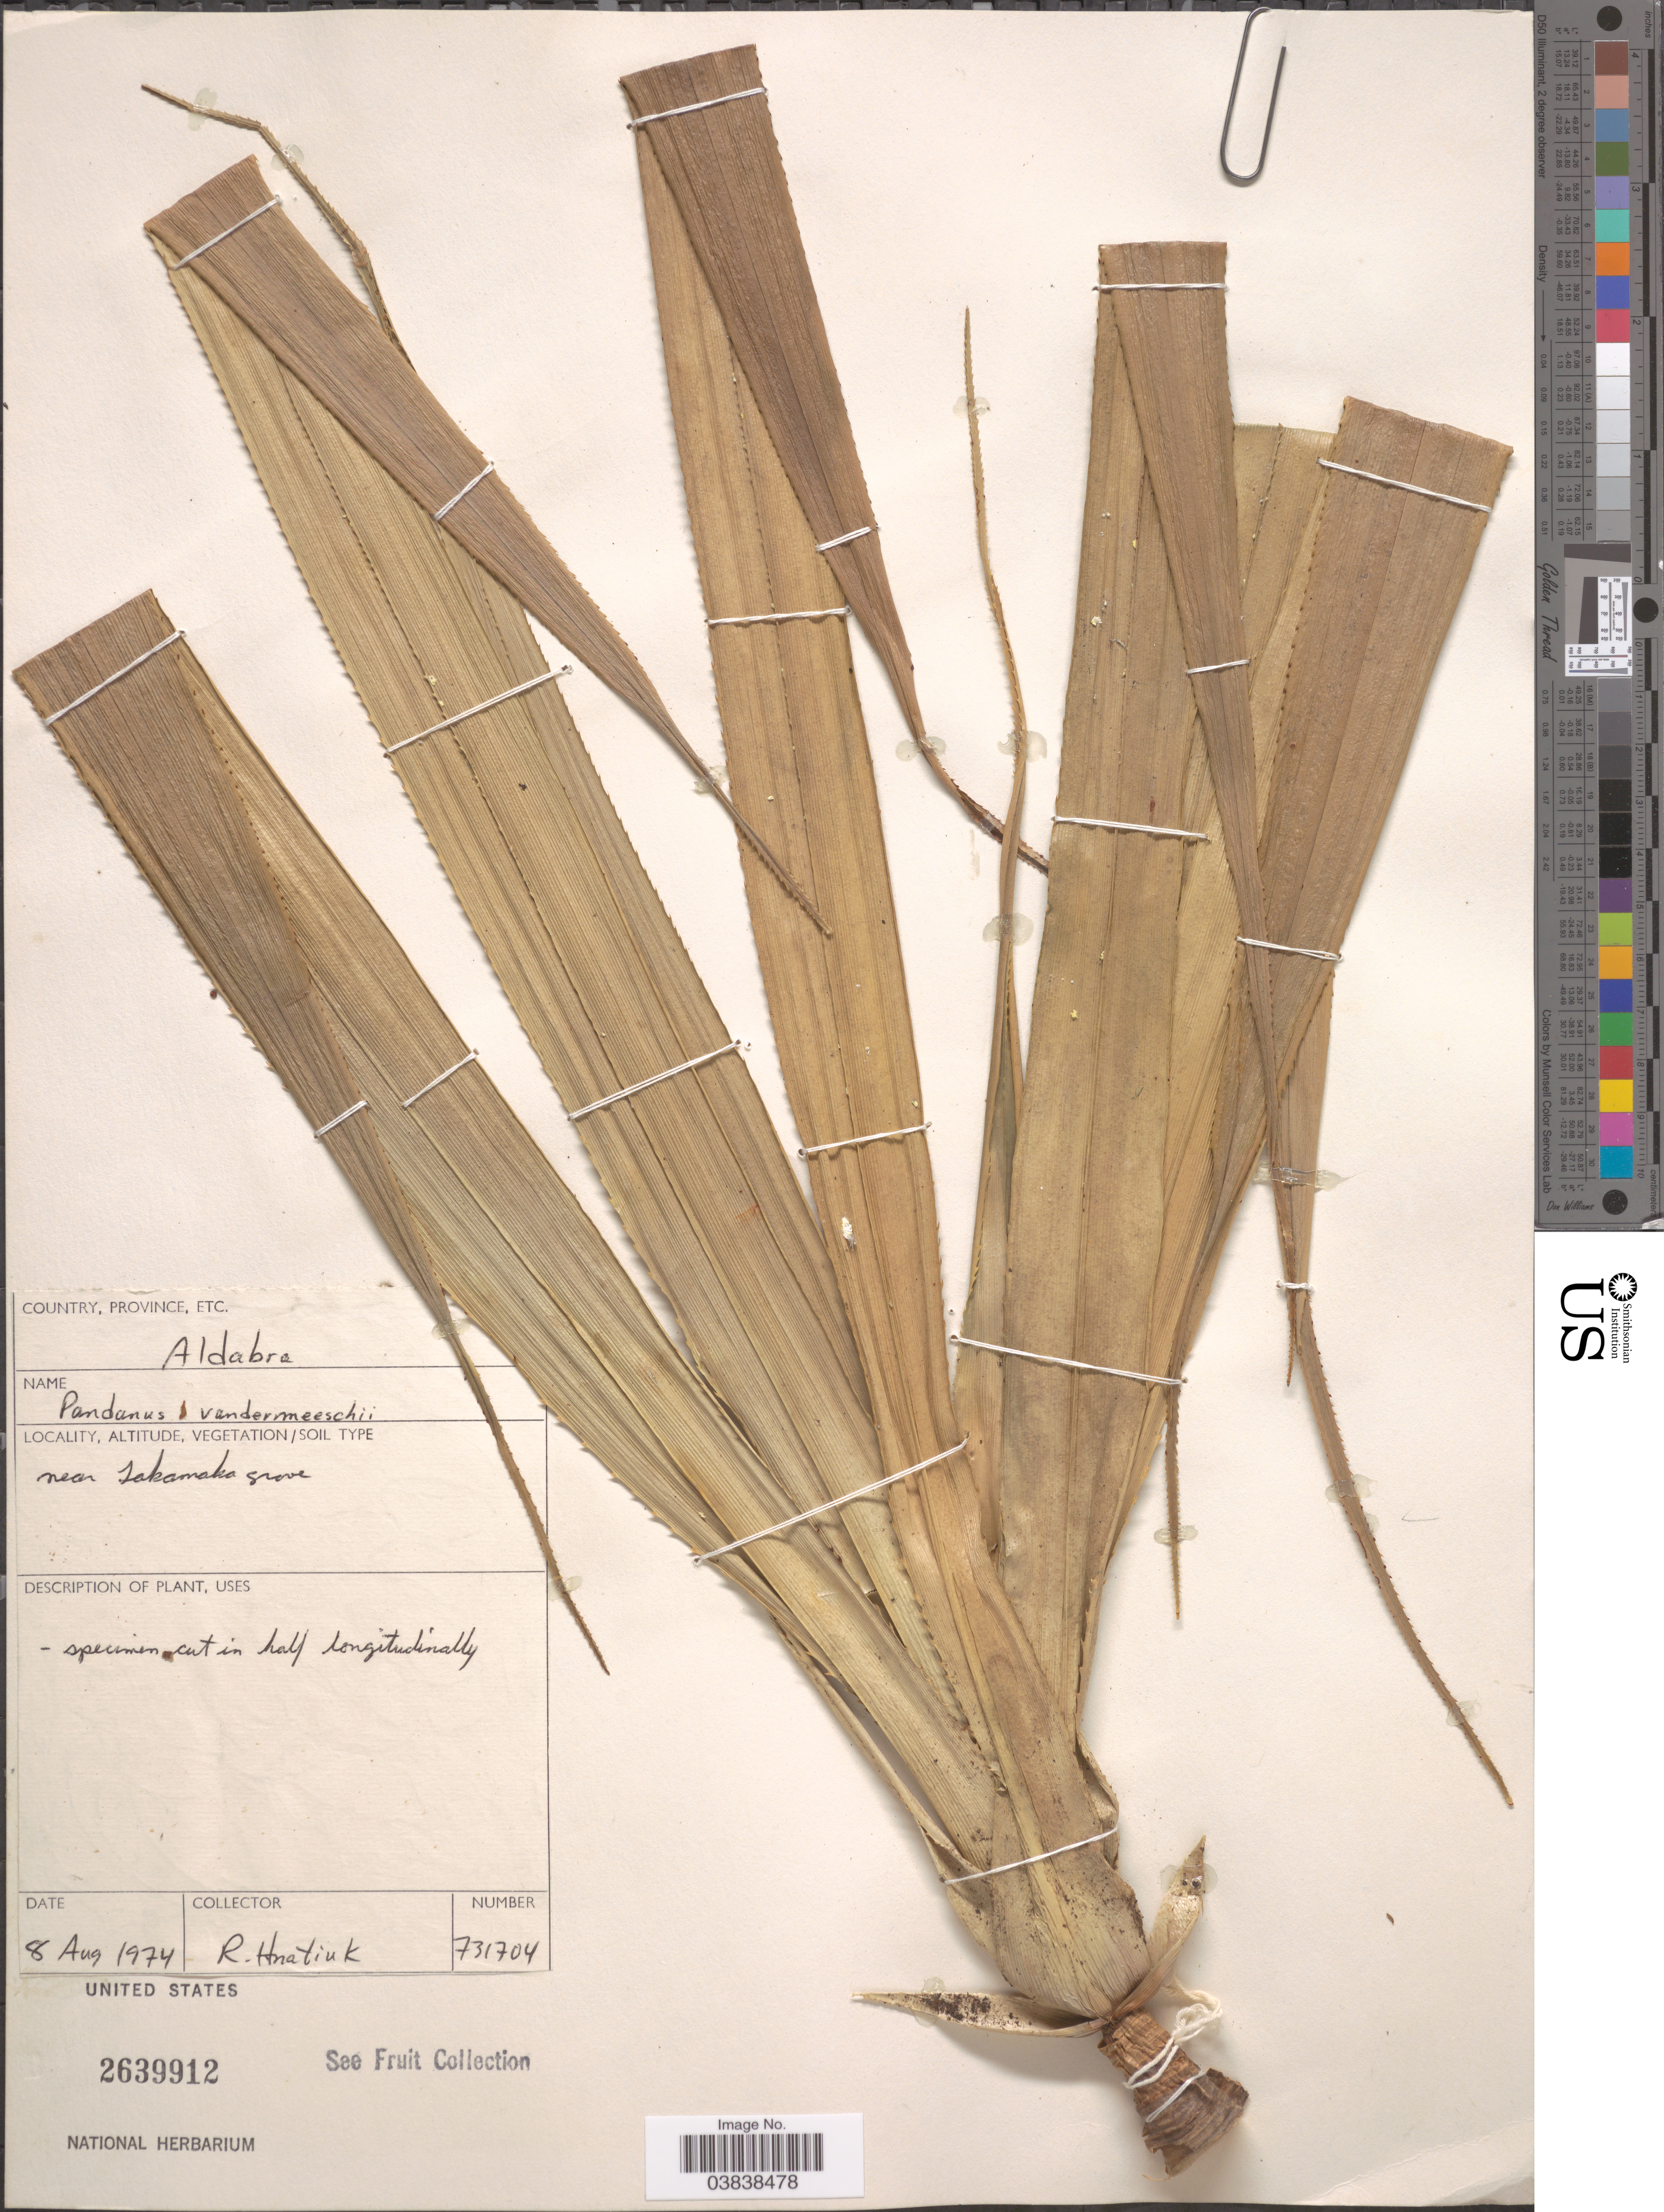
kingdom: Plantae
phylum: Tracheophyta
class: Liliopsida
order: Pandanales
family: Pandanaceae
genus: Pandanus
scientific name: Pandanus vandermeeschii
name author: Balf. f.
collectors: R. Hnatiuk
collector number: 731704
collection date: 1974-08-08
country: Seychelles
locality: Country, Province, etc. Aldabra. Near Takamaka grove.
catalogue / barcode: US 2639912